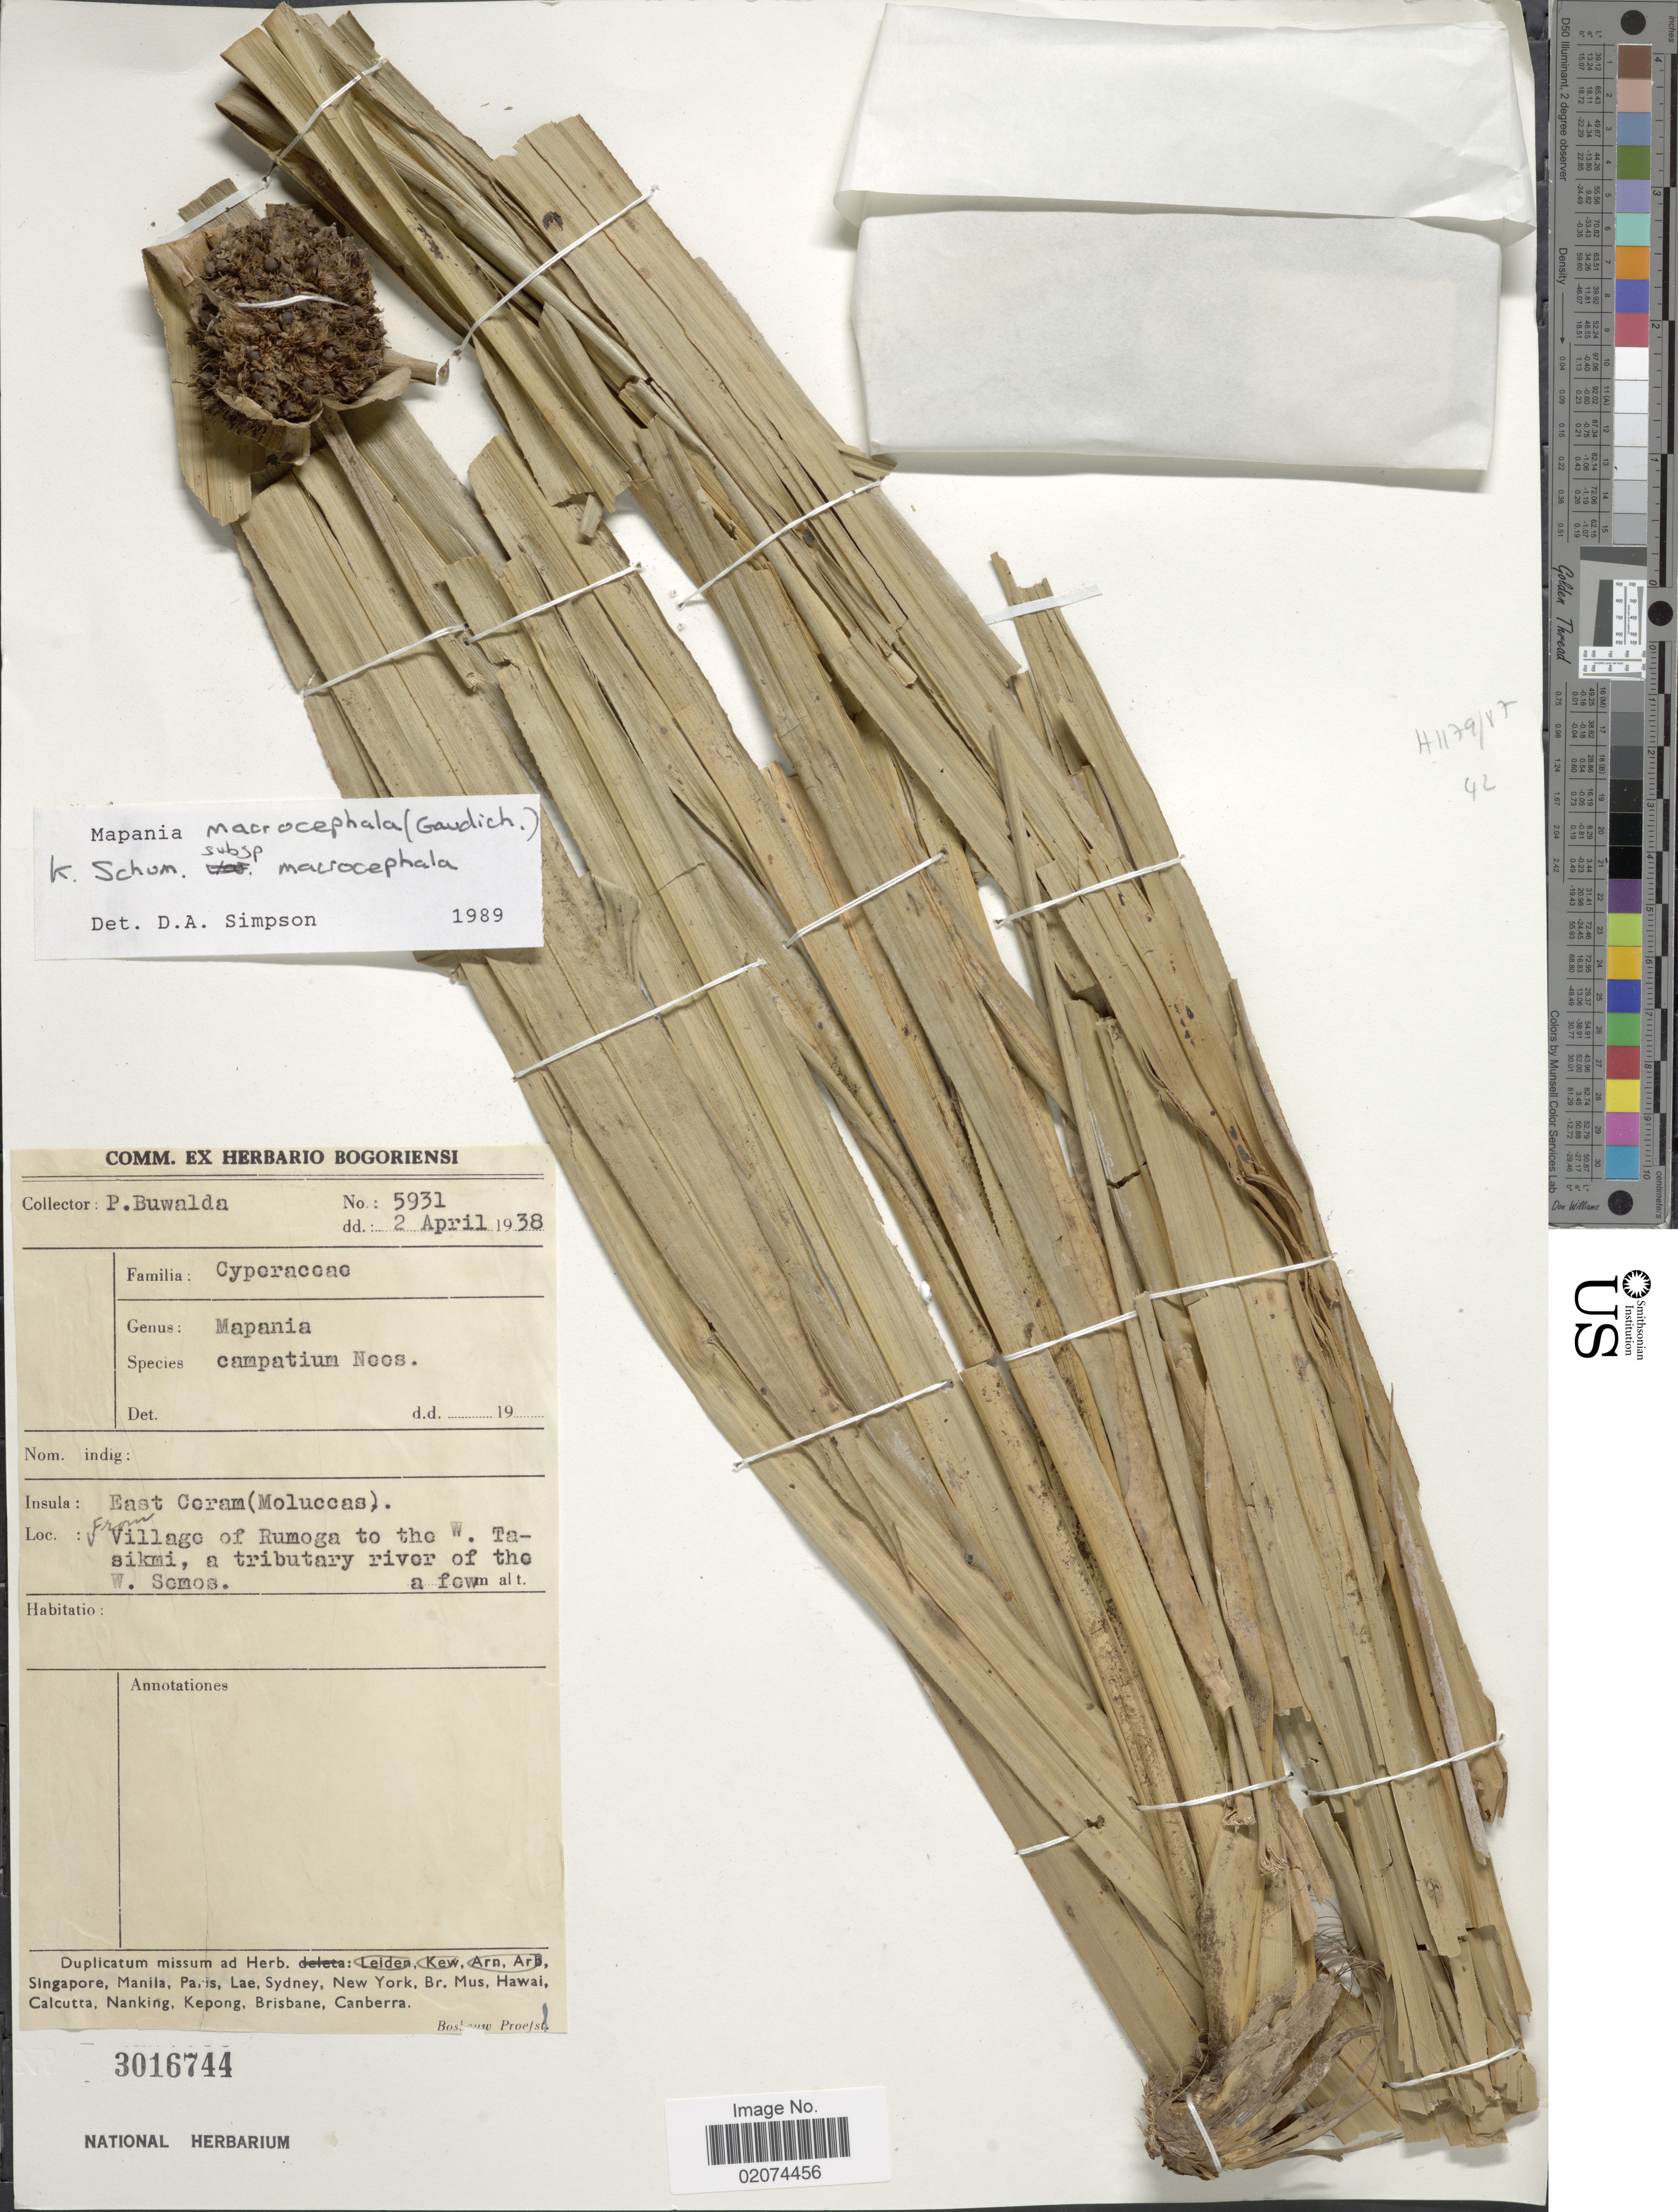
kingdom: Plantae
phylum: Tracheophyta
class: Liliopsida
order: Poales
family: Cyperaceae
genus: Mapania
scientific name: Mapania macrocephala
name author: (Gaudich.) K. Schum.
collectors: P. Buwalda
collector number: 5931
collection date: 1938-04-02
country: Indonesia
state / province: Maluku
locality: East Ceram (Moluccas). From village of Rumoga to the W. Tasikmi, a tributary river of the W. Semos.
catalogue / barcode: US 3016744